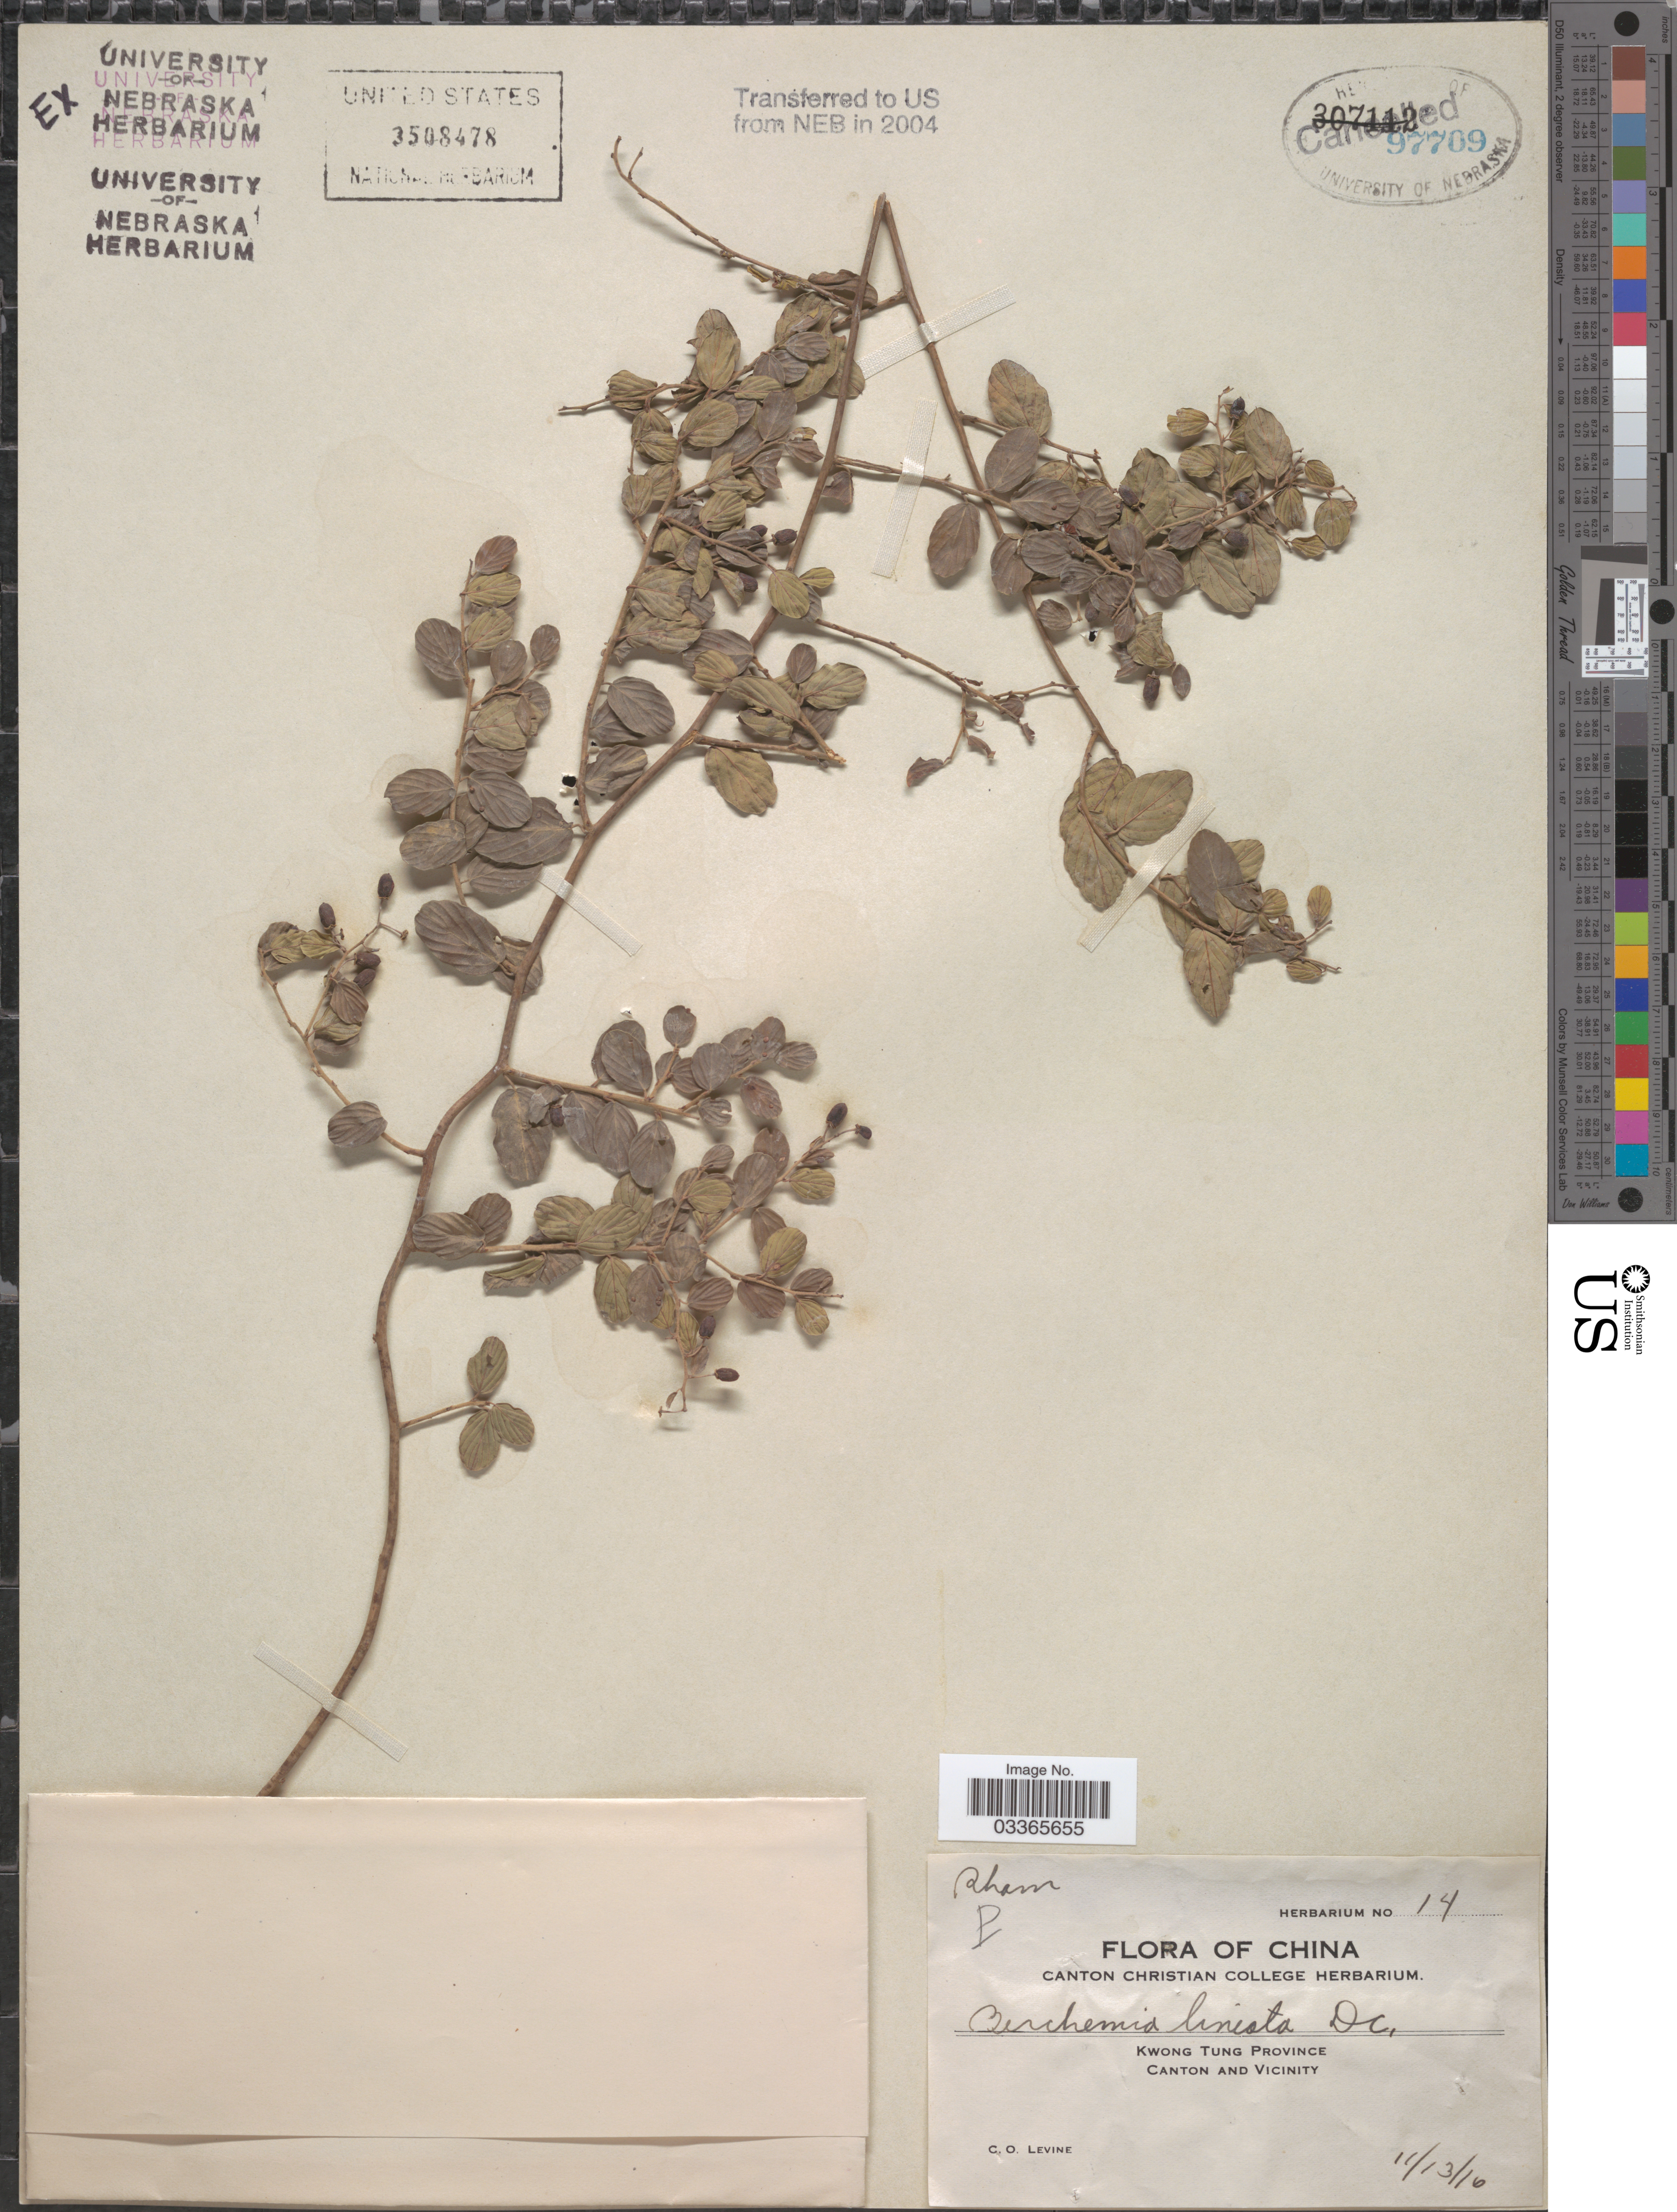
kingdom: Plantae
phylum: Tracheophyta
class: Magnoliopsida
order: Rosales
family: Rhamnaceae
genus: Berchemia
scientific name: Berchemia lineata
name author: (L.) DC.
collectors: C. O. Levine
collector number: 14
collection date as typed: Transcribed d/m/y: 13/11/16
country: China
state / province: Guangdong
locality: Kwong Tung Province, Canton and Vicinity.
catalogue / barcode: US 3508478